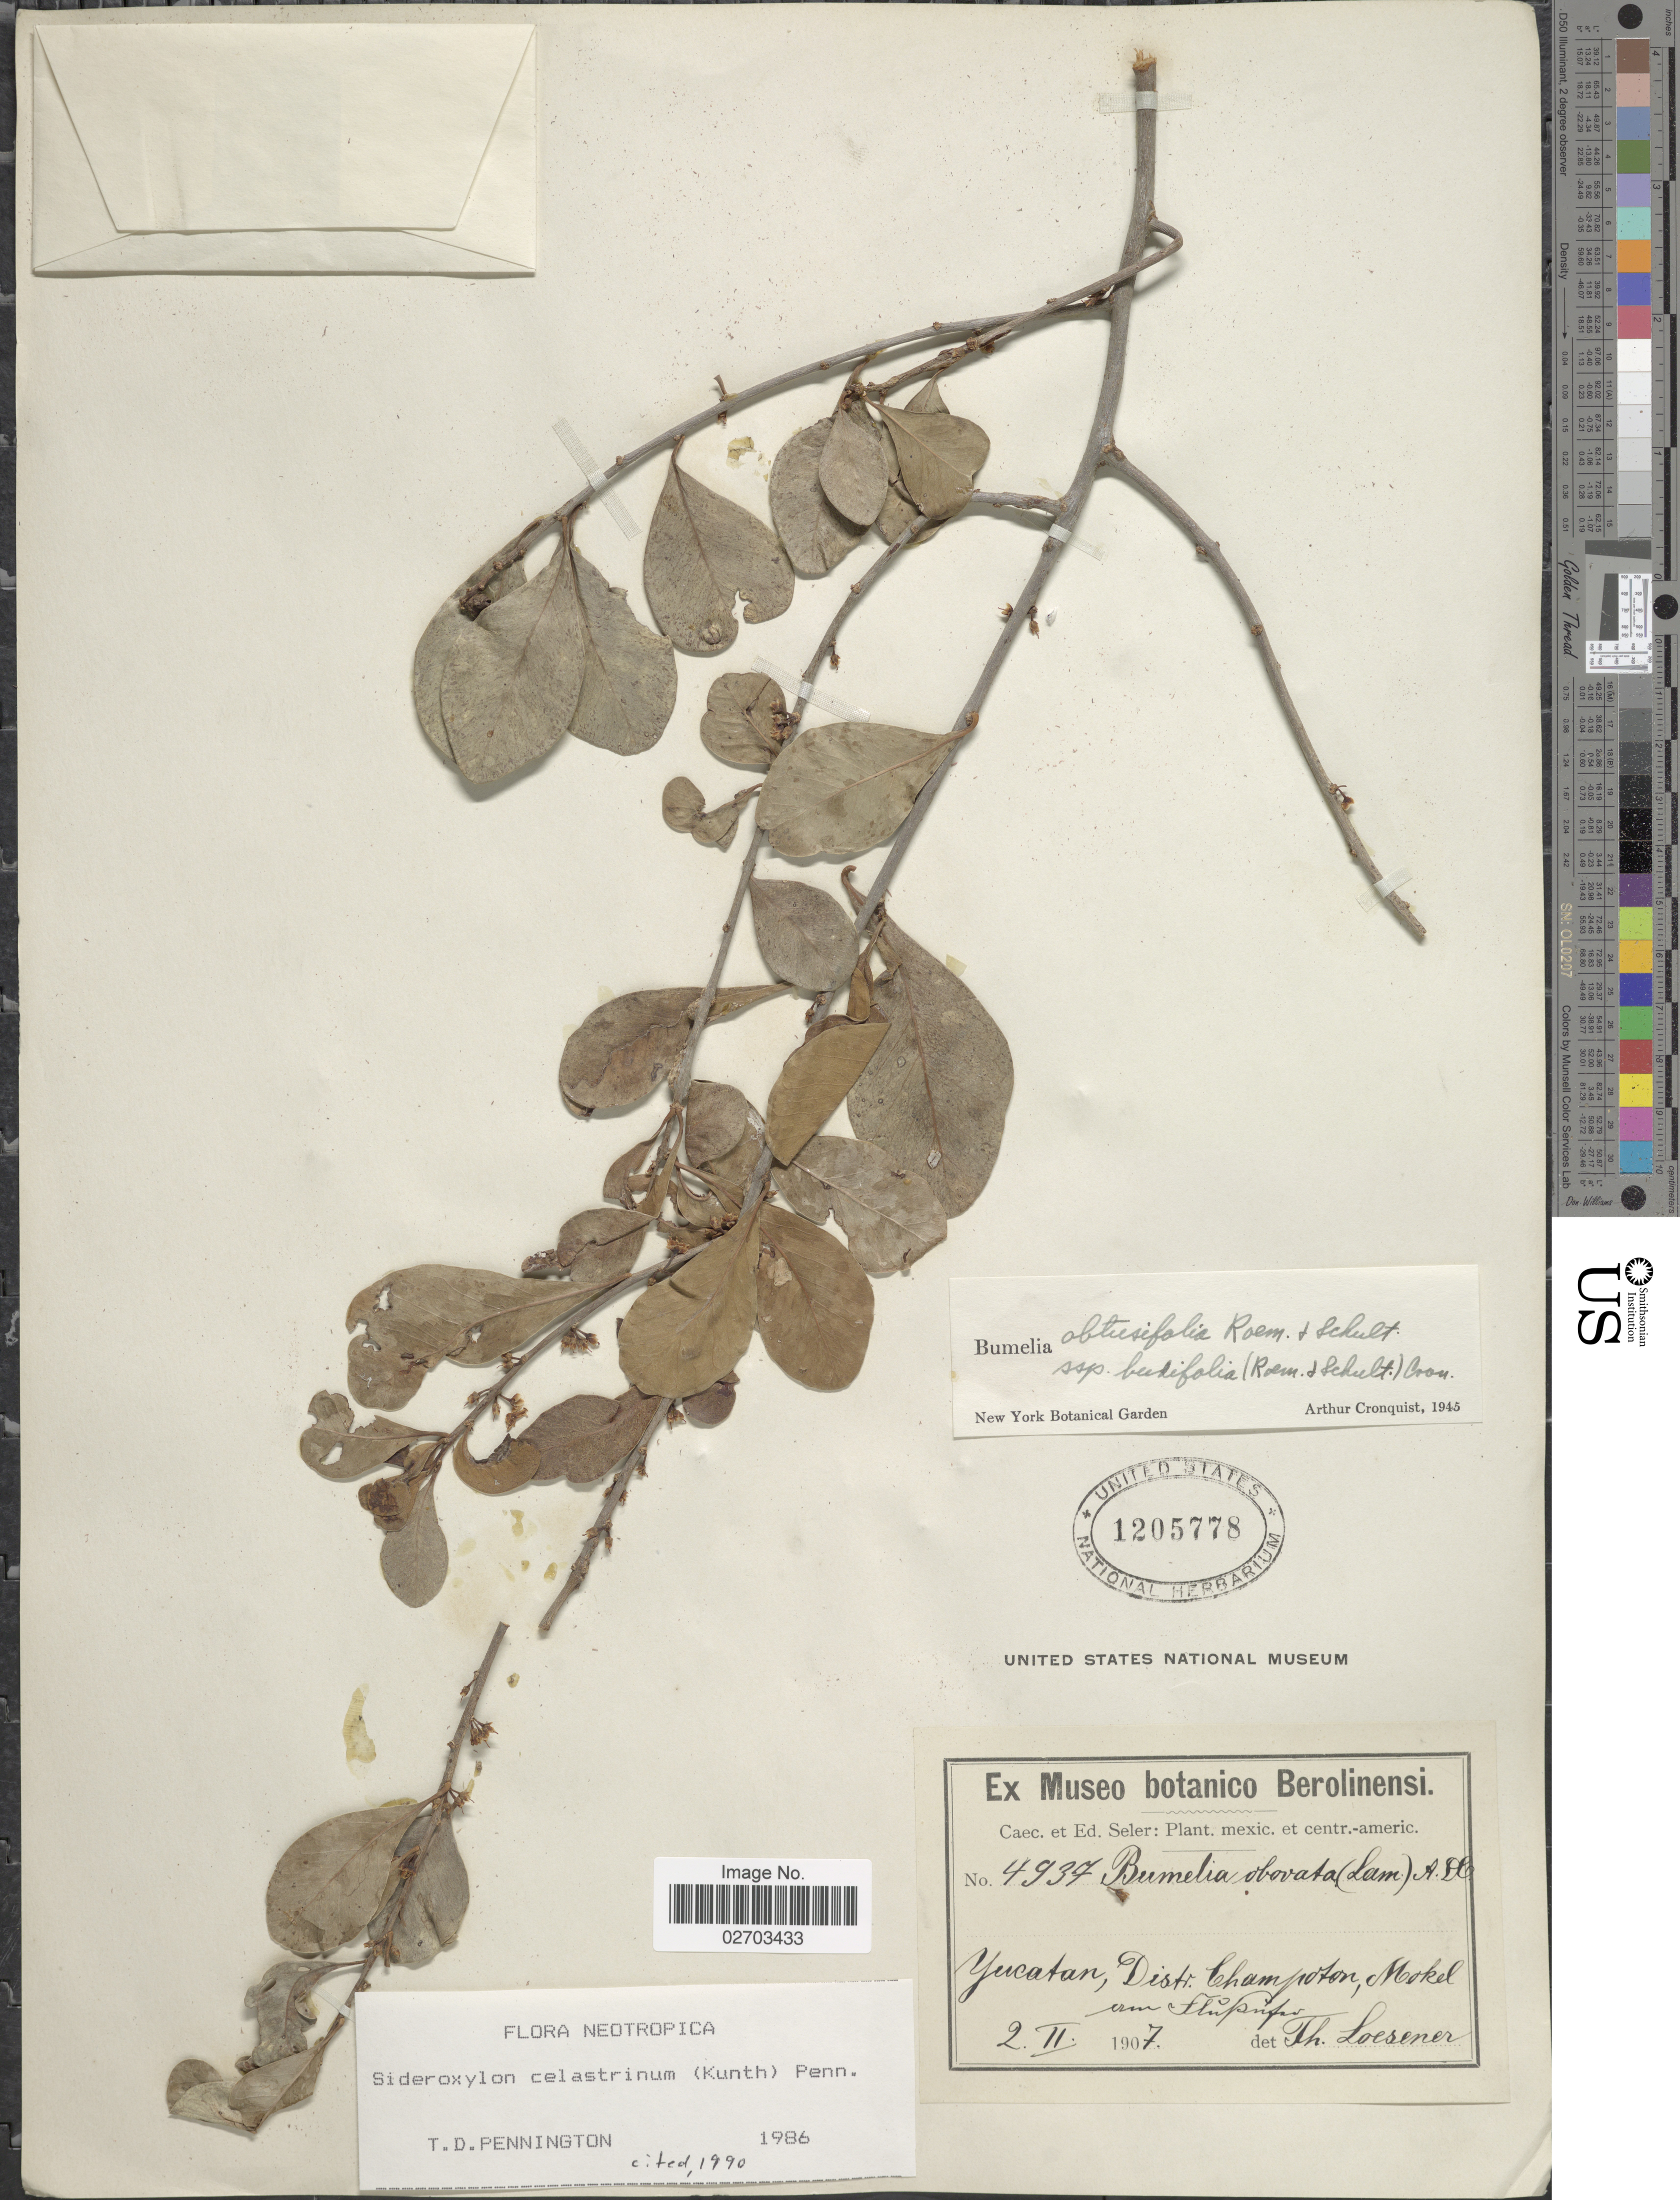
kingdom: Plantae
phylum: Tracheophyta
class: Magnoliopsida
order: Ericales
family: Sapotaceae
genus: Sideroxylon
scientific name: Sideroxylon celastrinum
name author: (Kunth) T.D. Penn.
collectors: C. Seler & E. G. Seler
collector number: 4937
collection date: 1907-02-02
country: Mexico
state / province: Yucatán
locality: Yucatan, Distr. Champoton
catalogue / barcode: US 1205778